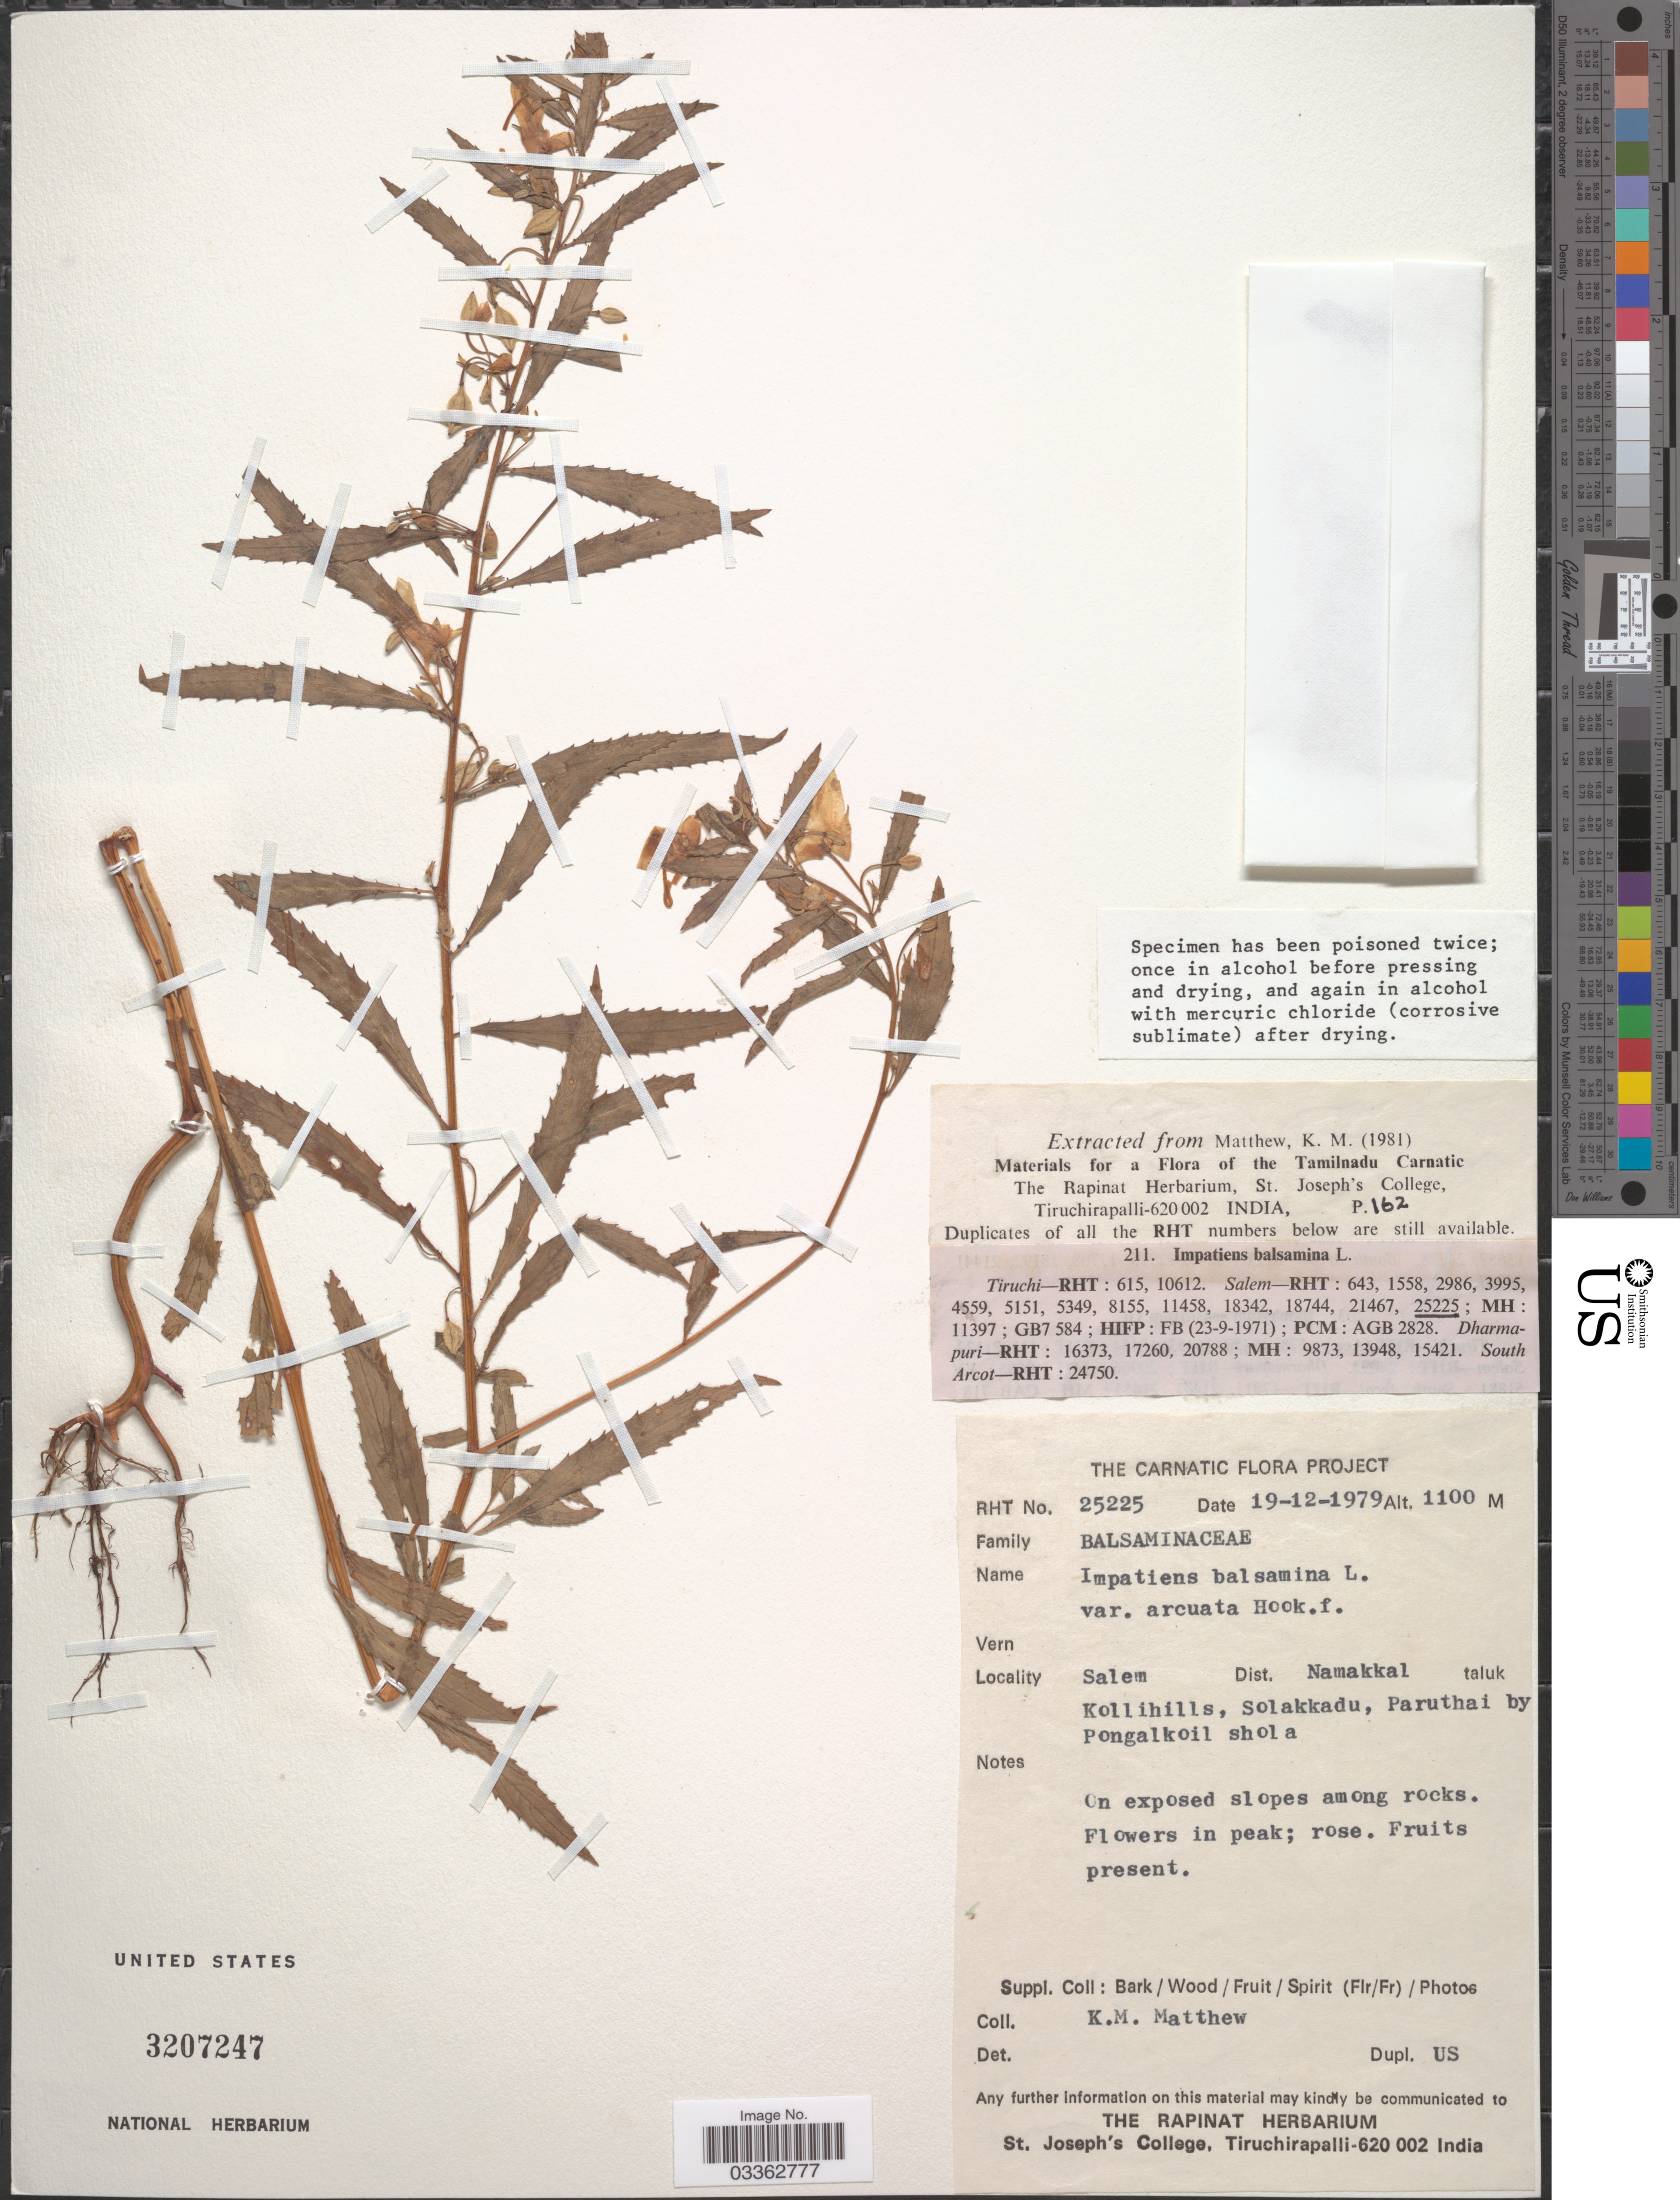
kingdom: Plantae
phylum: Tracheophyta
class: Magnoliopsida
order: Ericales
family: Balsaminaceae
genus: Impatiens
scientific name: Impatiens balsamina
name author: L.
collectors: K. M. Matthew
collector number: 25225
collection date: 1979-12-19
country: India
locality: Salem Dist. Namakkal taluk. Kollihills, Solakkadu, Paruthai by Pongalkoil shola.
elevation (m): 1100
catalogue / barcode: US 3207247